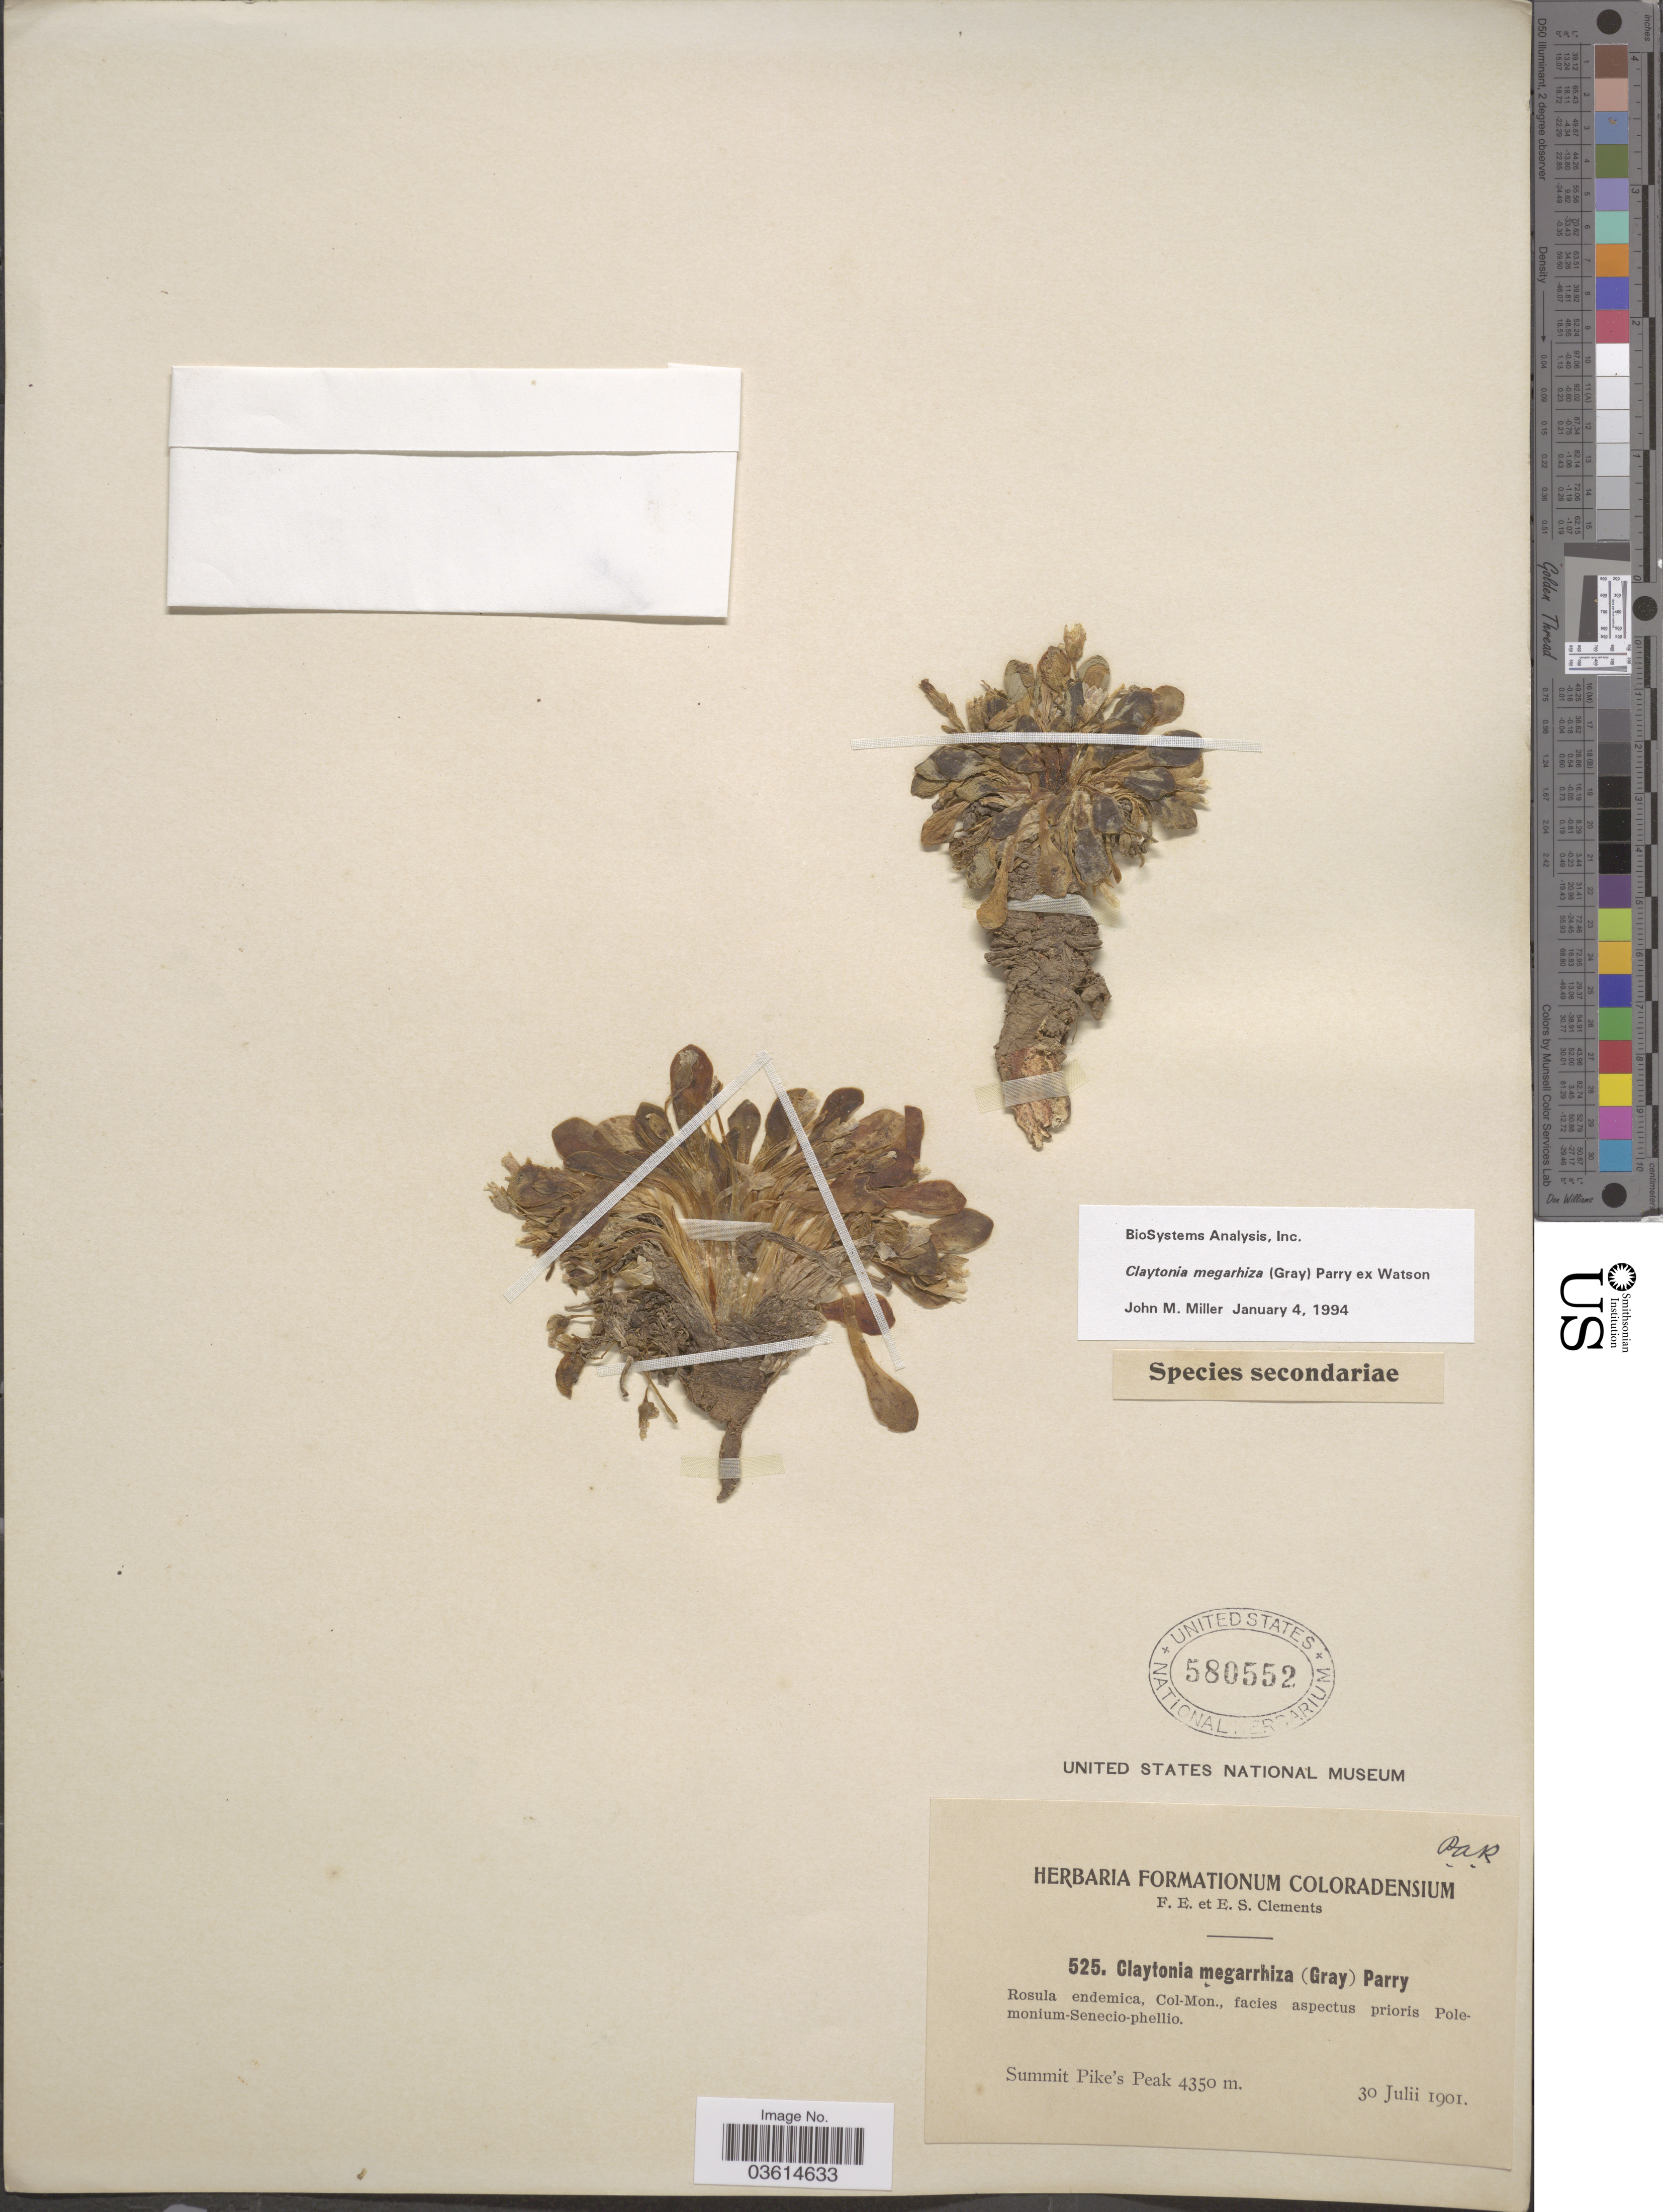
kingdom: Plantae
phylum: Tracheophyta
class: Magnoliopsida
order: Caryophyllales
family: Montiaceae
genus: Claytonia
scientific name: Claytonia megarhiza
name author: (A. Gray) Parry ex S. Watson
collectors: F. E. Clements & E. S. Clements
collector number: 525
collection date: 1901-07-30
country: United States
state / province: Colorado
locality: Summit Pike's Peak.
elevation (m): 4350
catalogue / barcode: US 580552